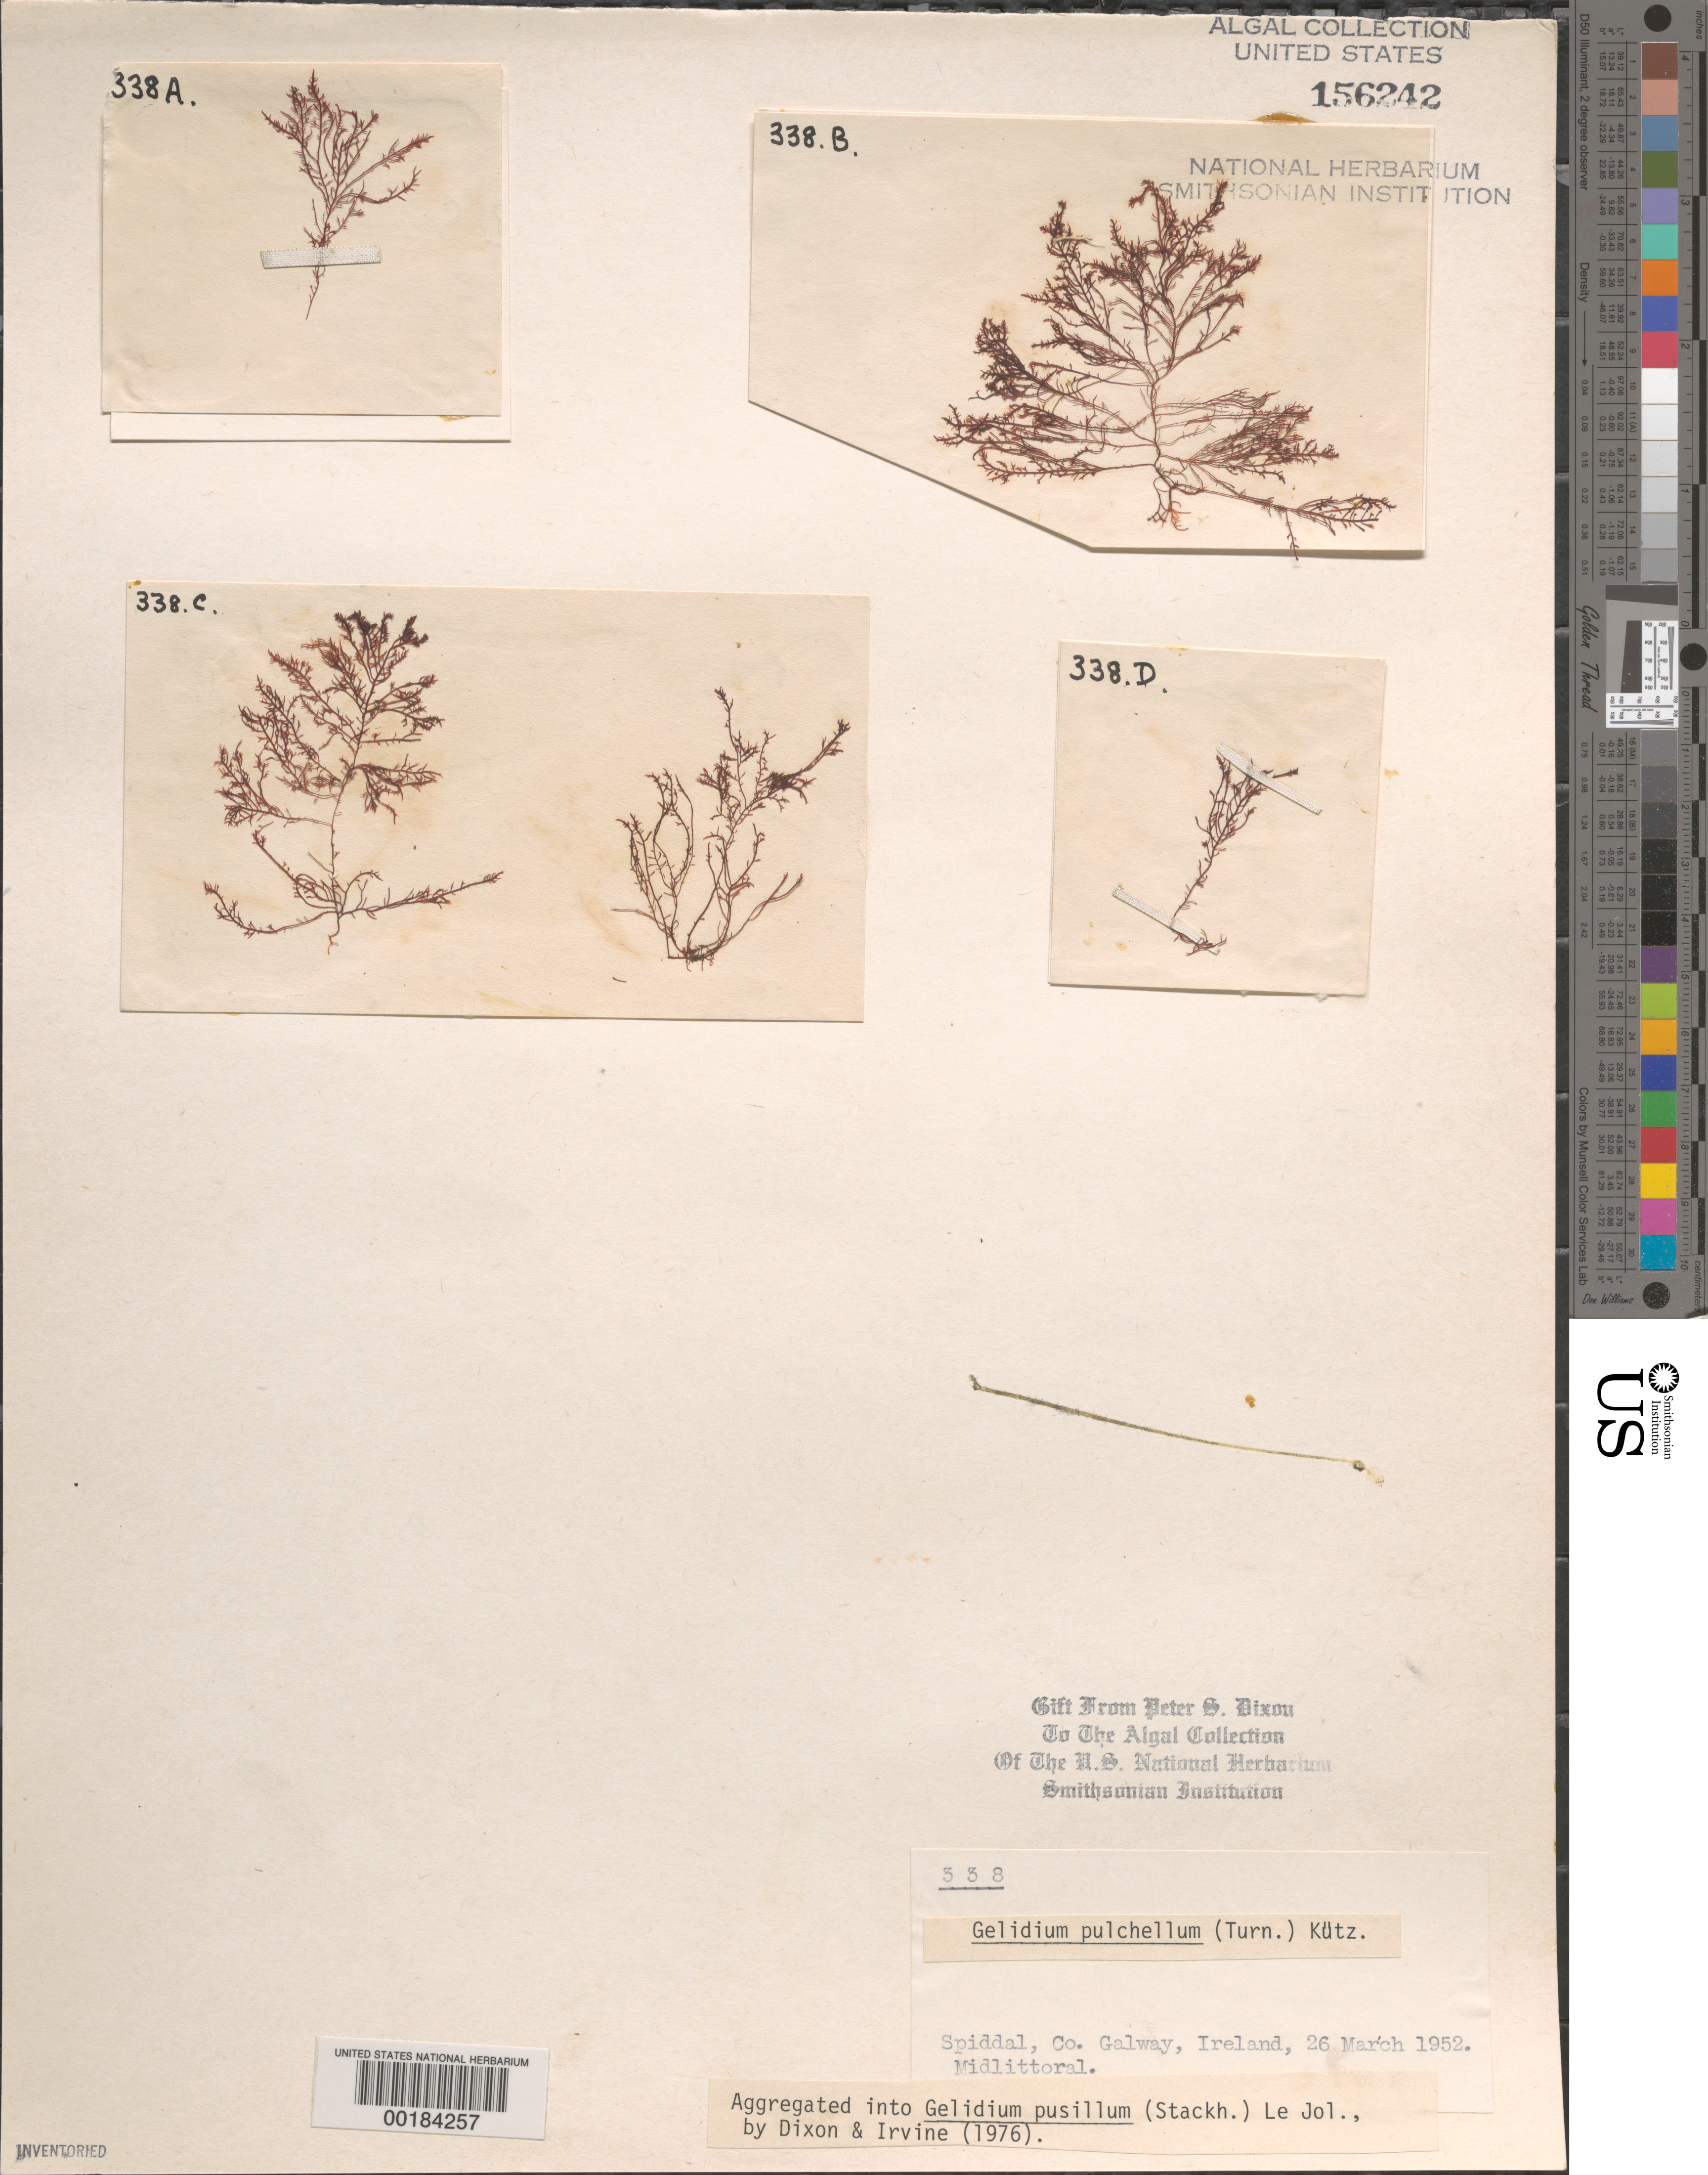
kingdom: Plantae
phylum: Rhodophyta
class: Florideophyceae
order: Gelidiales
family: Gelidiaceae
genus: Gelidium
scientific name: Gelidium pusillum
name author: (Stackh.) Le Jol.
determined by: Dixon, P. S.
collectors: P. S. Dixon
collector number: PSD 338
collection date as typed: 26 Mar 1952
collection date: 1952-03-26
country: Ireland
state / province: Connaught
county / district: Galway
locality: Spiddal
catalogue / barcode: US 156242